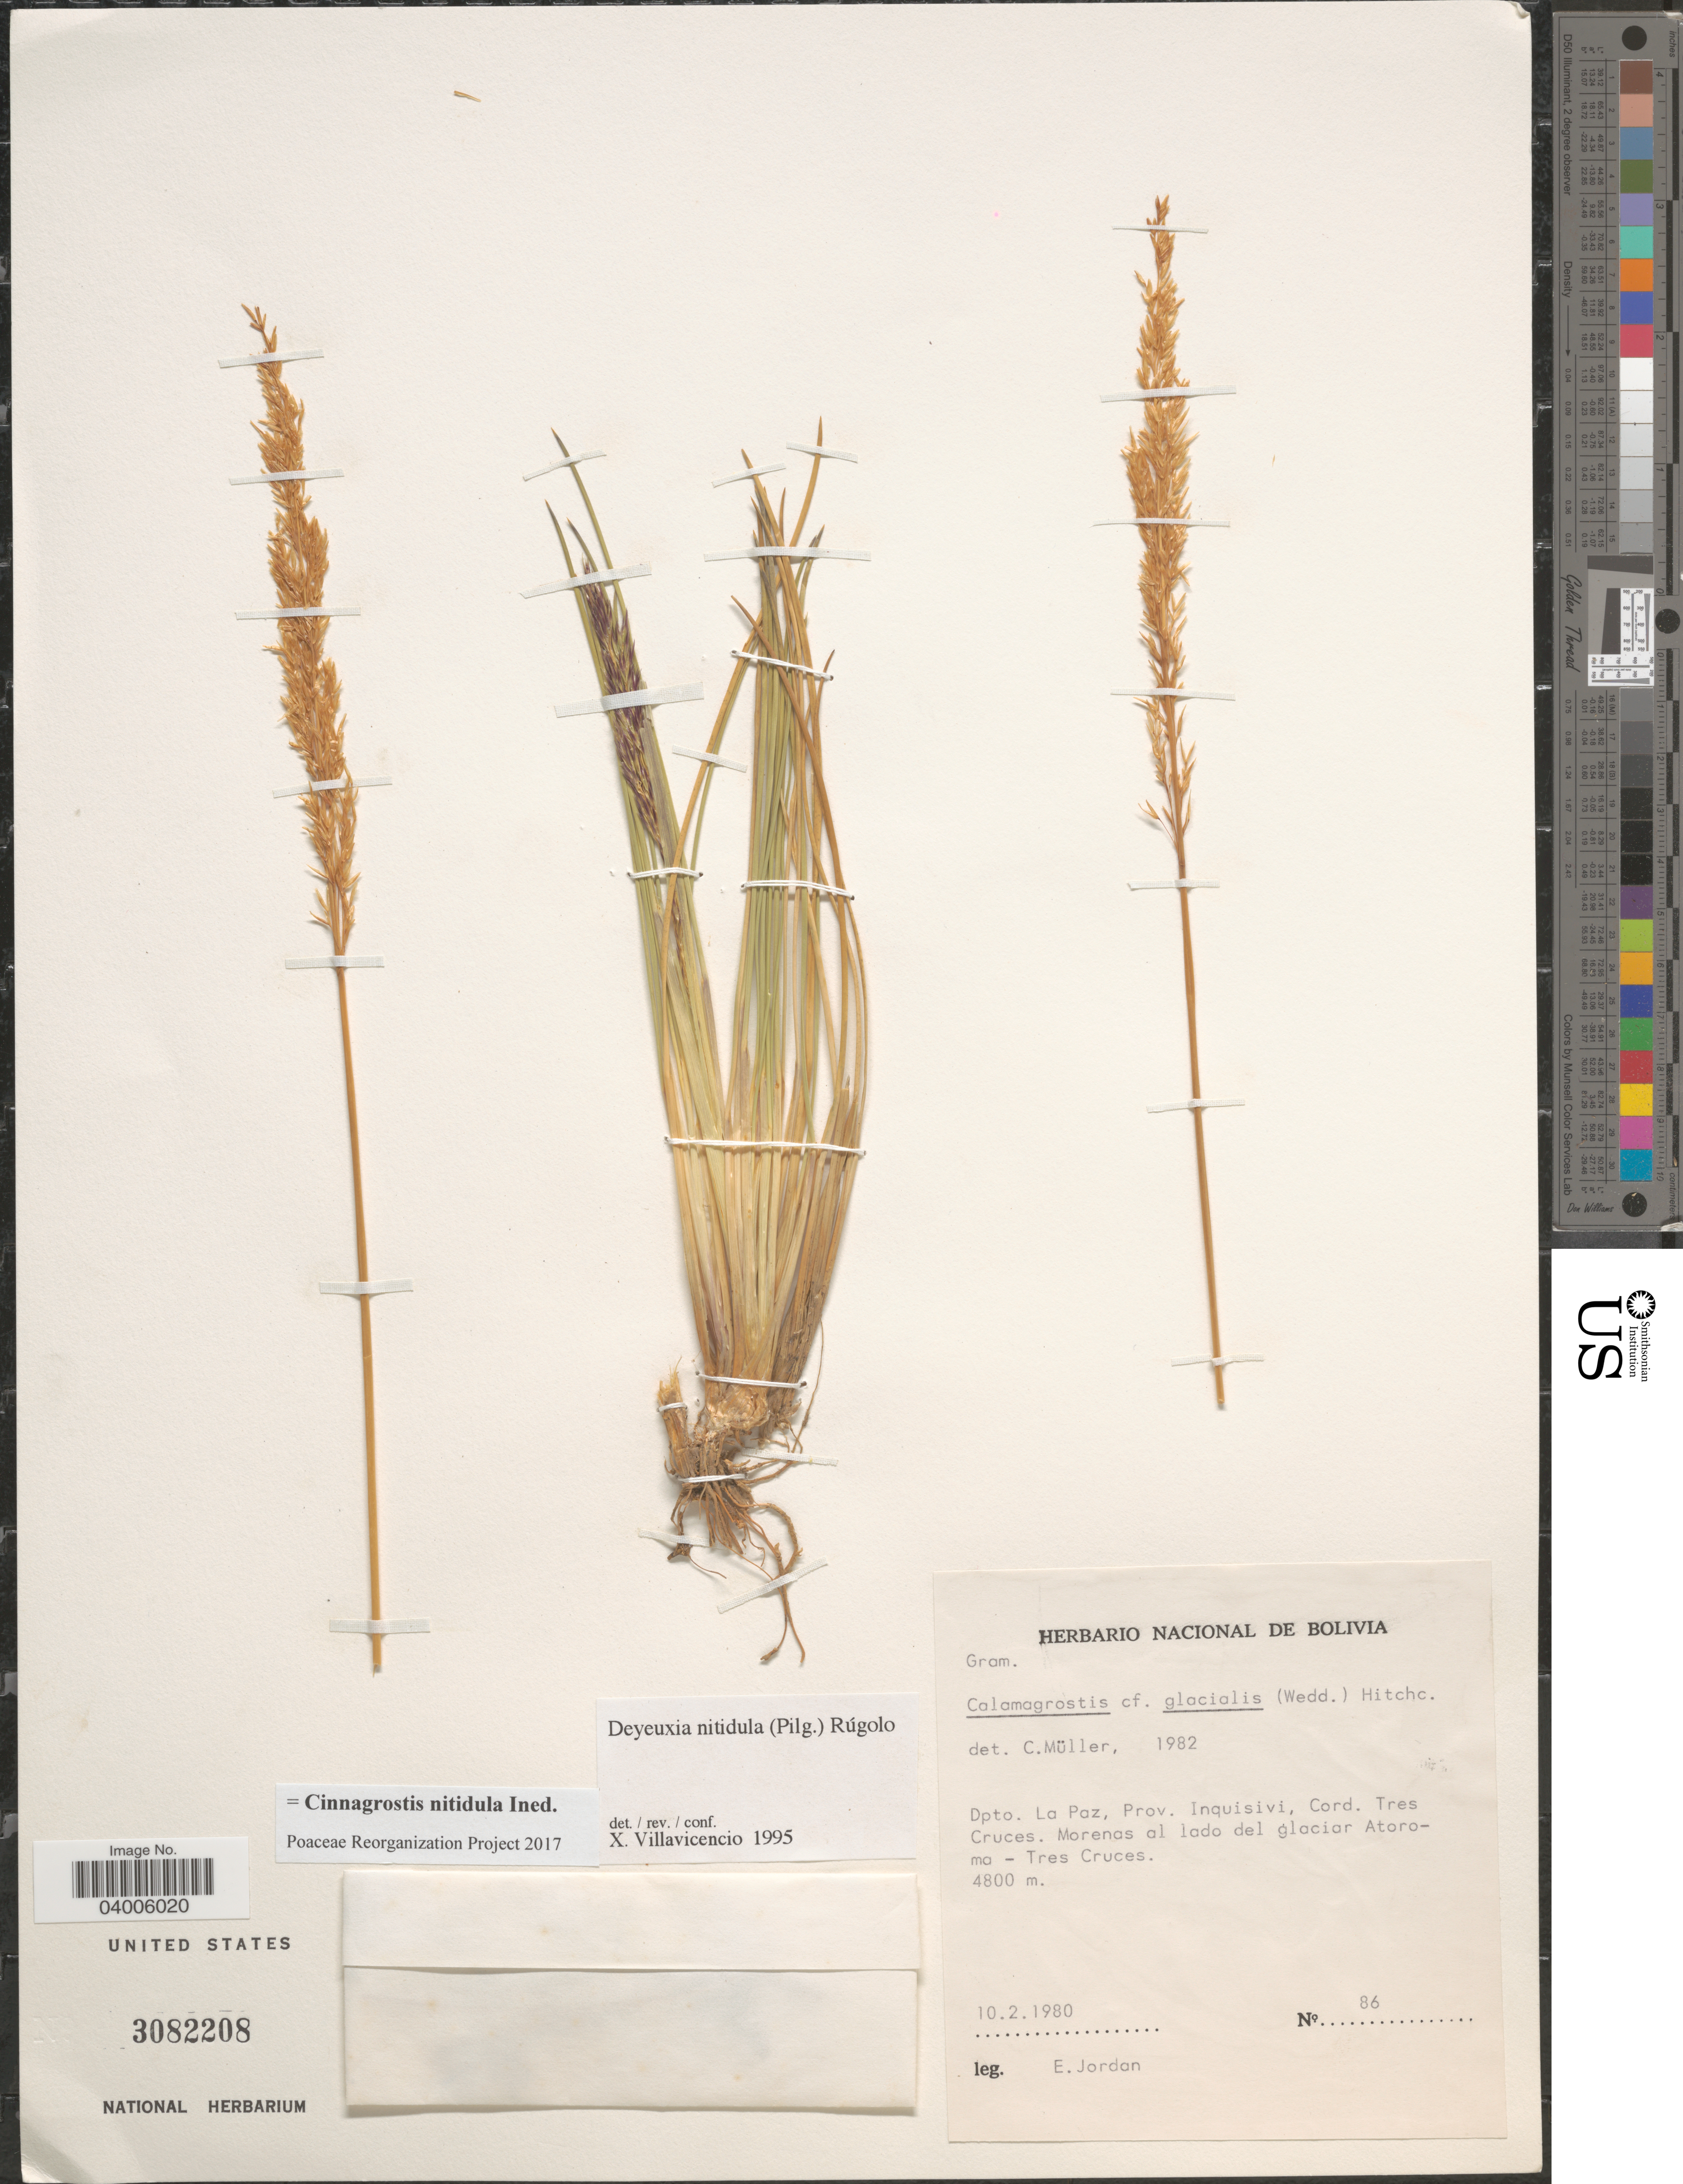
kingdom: Plantae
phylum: Tracheophyta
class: Liliopsida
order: Poales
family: Poaceae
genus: Cinnagrostis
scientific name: Cinnagrostis nitidula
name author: (Wedd.) P.M. Peterson et al.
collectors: E. Jordan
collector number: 86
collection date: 1980-12-10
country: Bolivia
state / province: La Paz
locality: Dpto. La Paz, Prov. Inquisivi, Cord. Tres Cruces. Morenas al lado del glaciar Atoroma- Tres Cruces.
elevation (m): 4800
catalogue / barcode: US 3082208